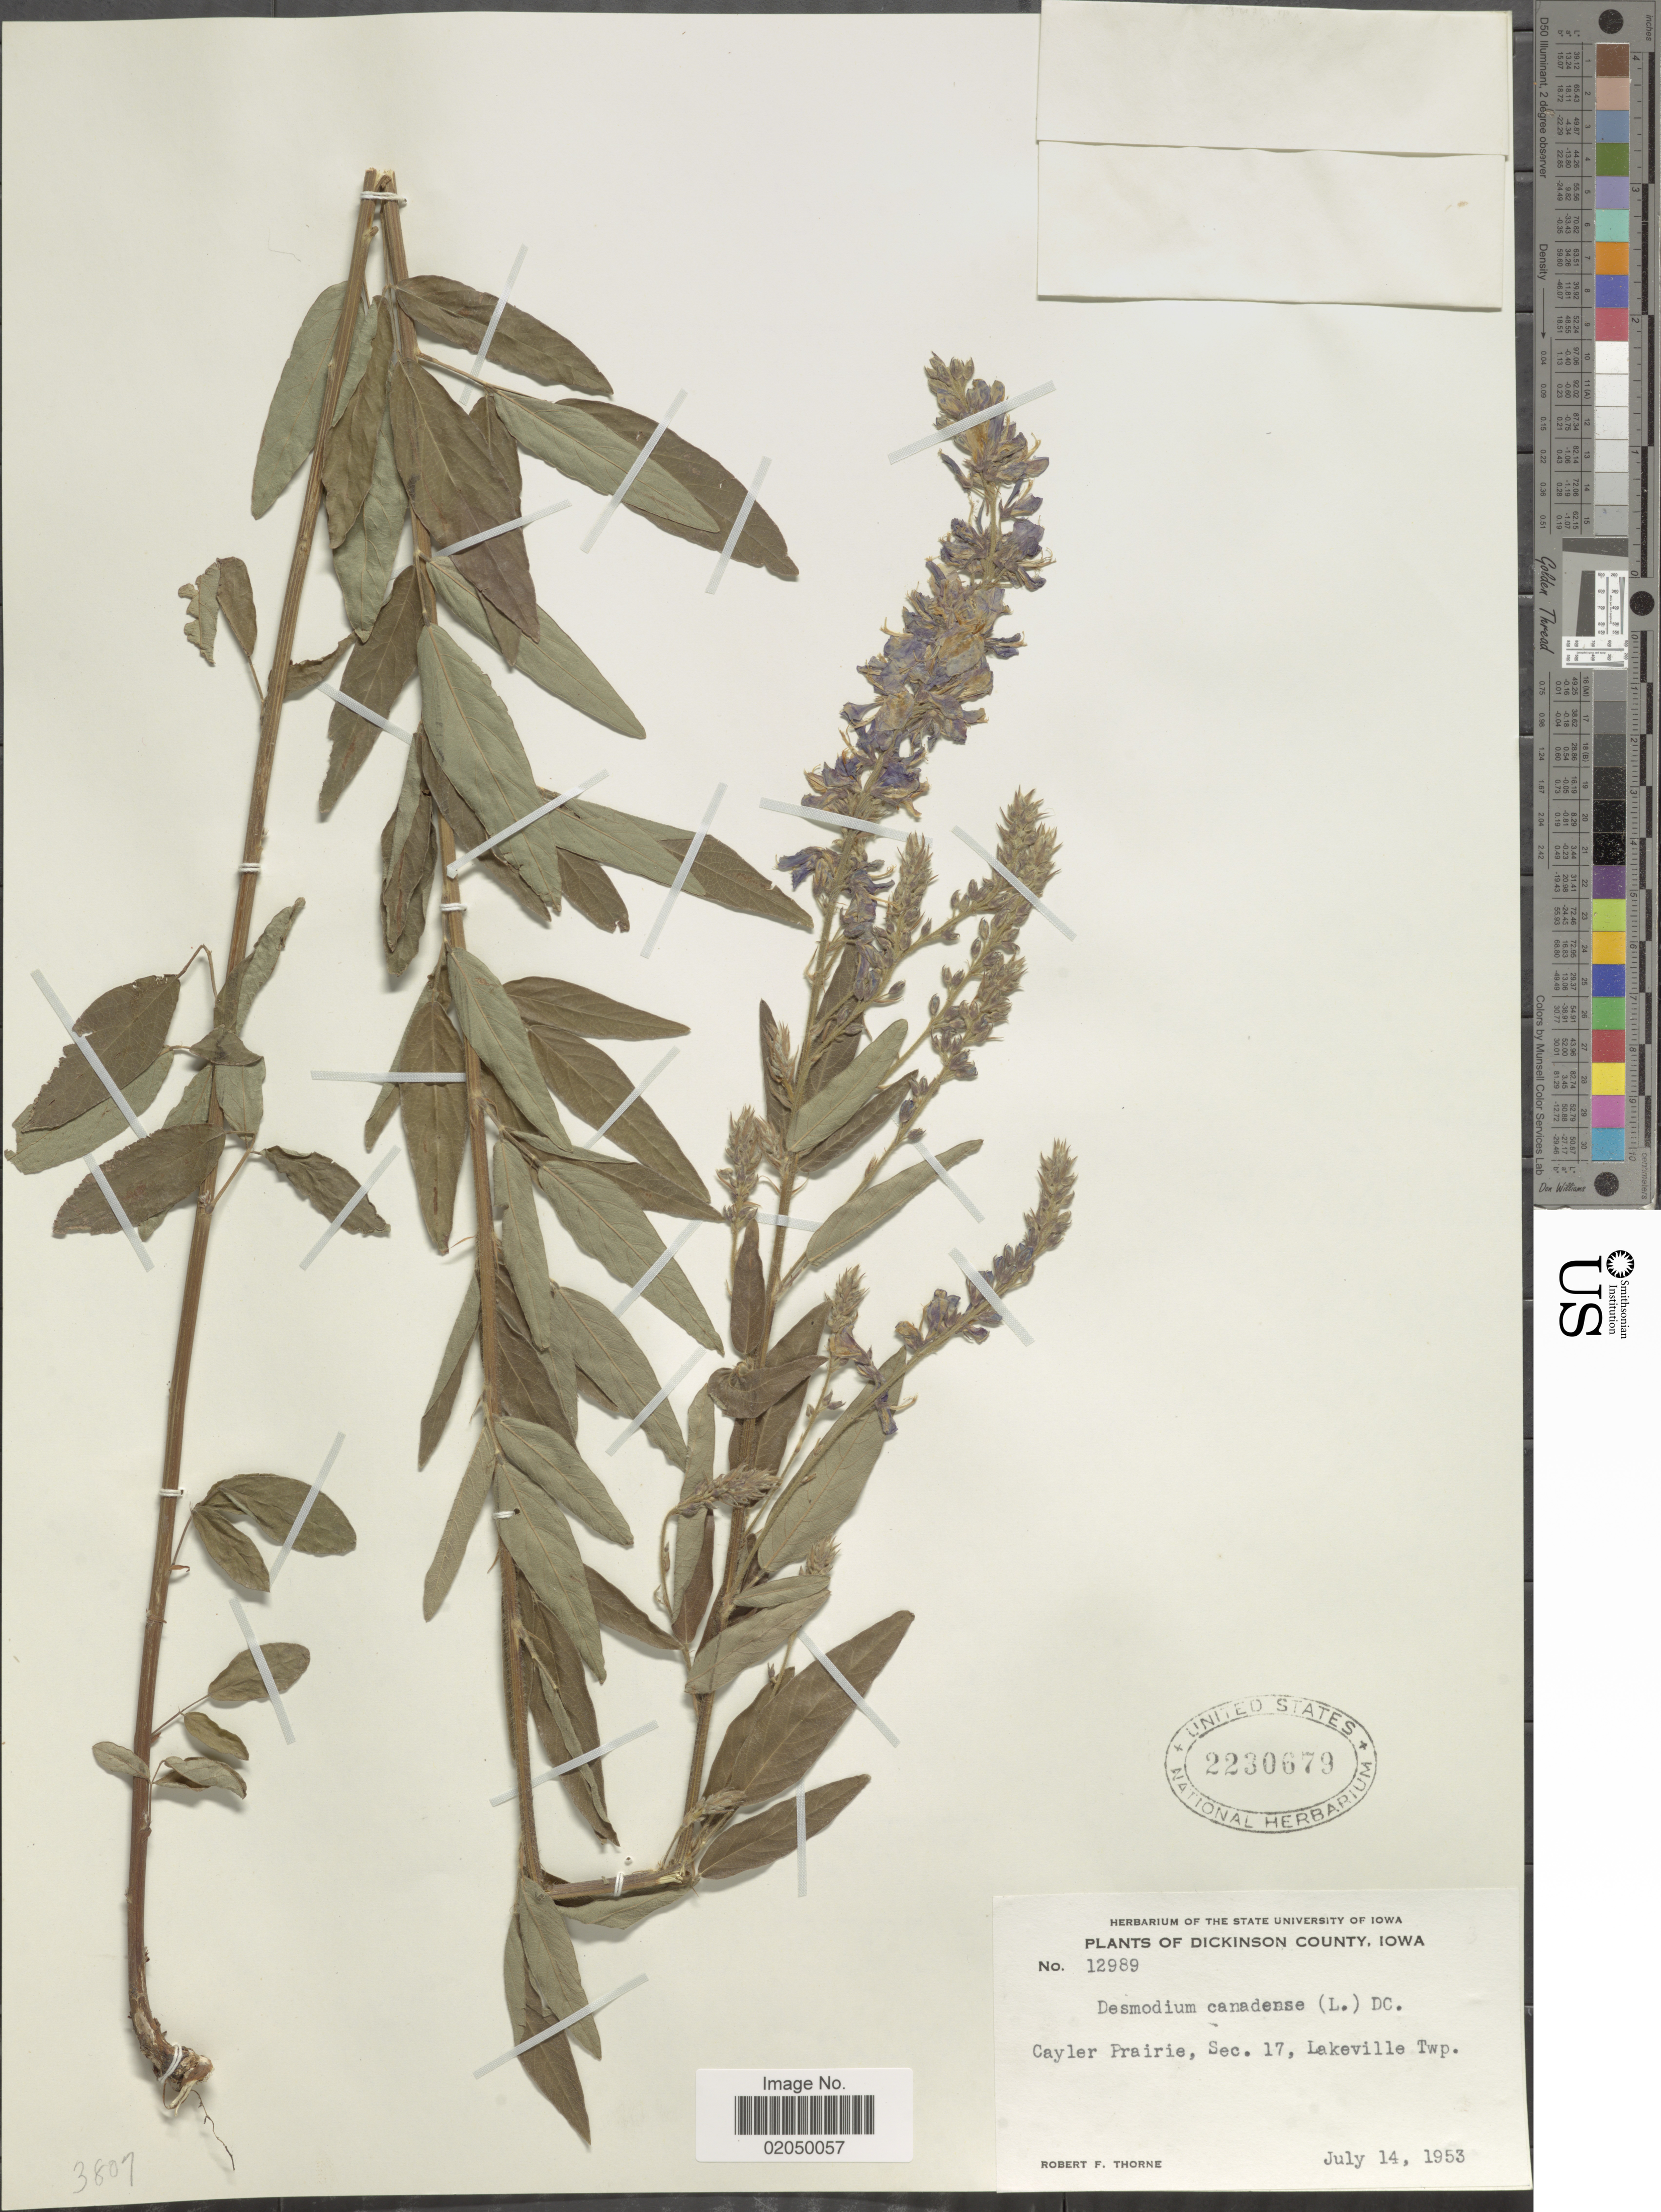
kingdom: Plantae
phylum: Tracheophyta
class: Magnoliopsida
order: Fabales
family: Fabaceae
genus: Desmodium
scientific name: Desmodium canadense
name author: (L.) DC.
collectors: R. F. Thorne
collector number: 12989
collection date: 1953-07-14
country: United States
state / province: Iowa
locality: Dickinson County. Cauler Prairie, Sec. 17, Lakeville Twp.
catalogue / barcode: US 2230679